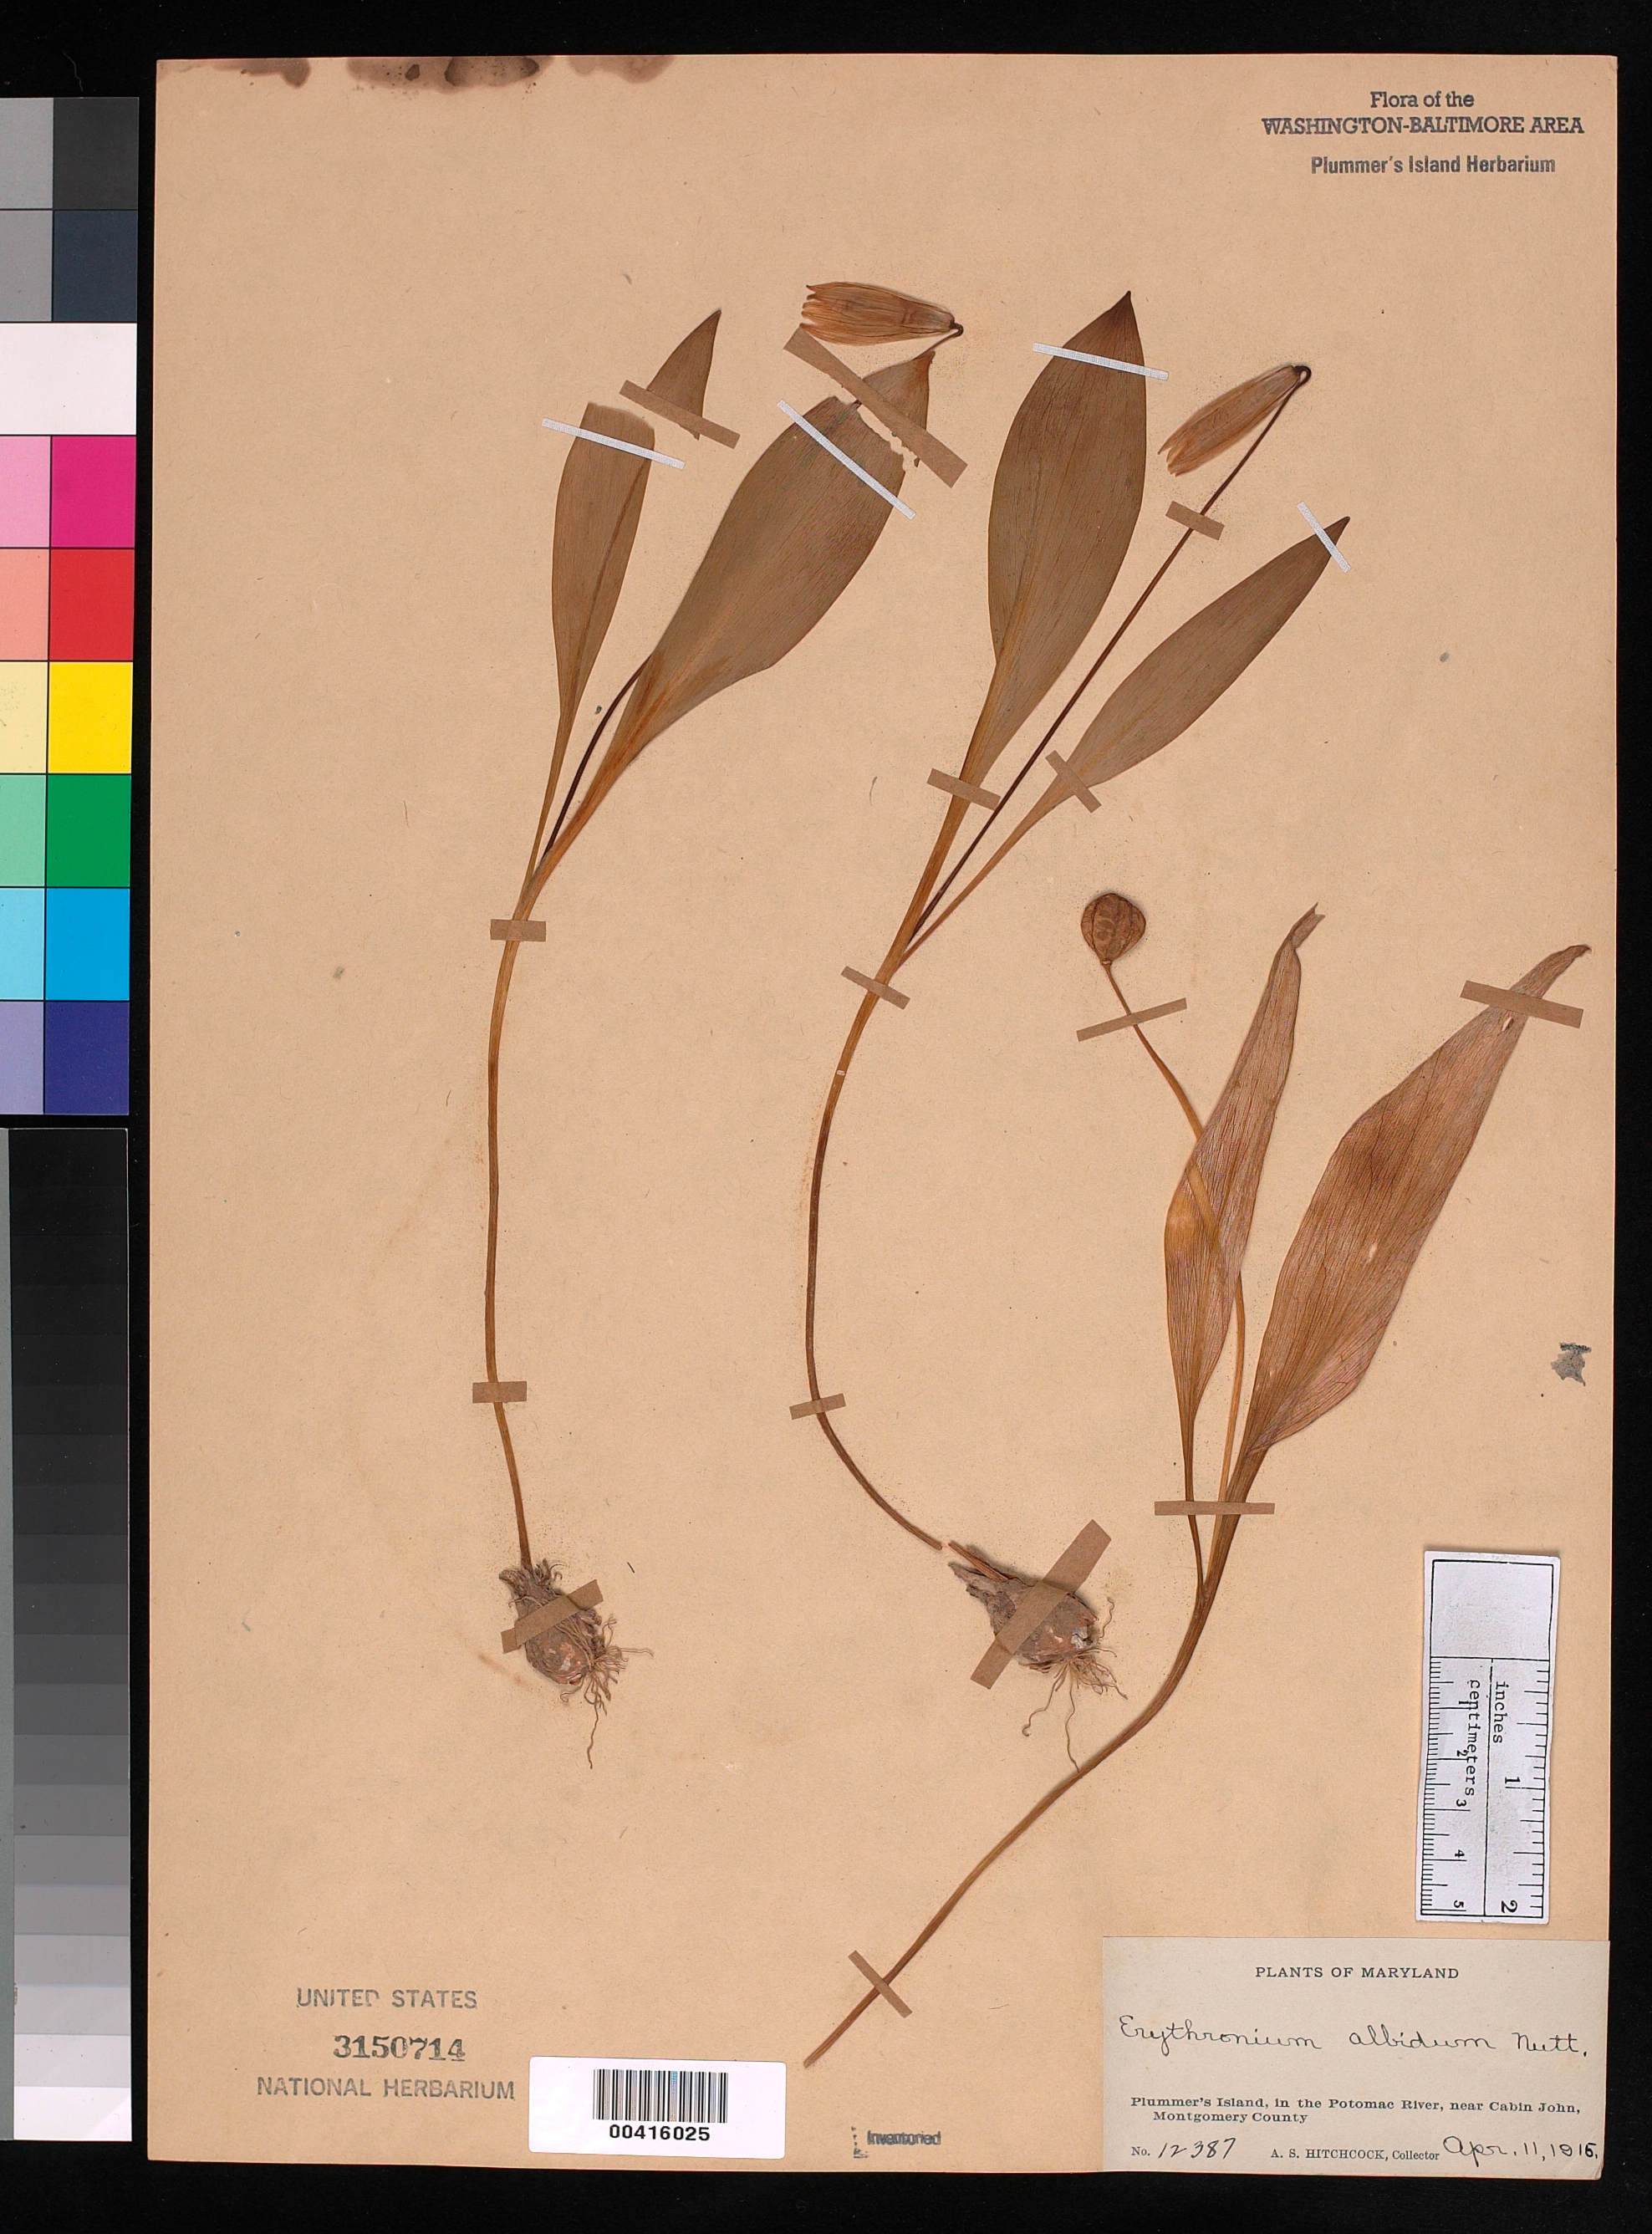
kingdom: Plantae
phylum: Tracheophyta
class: Liliopsida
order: Liliales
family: Liliaceae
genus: Erythronium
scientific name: Erythronium albidum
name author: Nutt.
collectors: A. S. Hitchcock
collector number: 12387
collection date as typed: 11 Apr 1915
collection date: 1915-04-11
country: United States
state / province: Maryland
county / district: Montgomery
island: Plummers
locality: Plummer's Island C. & O. Canal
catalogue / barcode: US 3150714